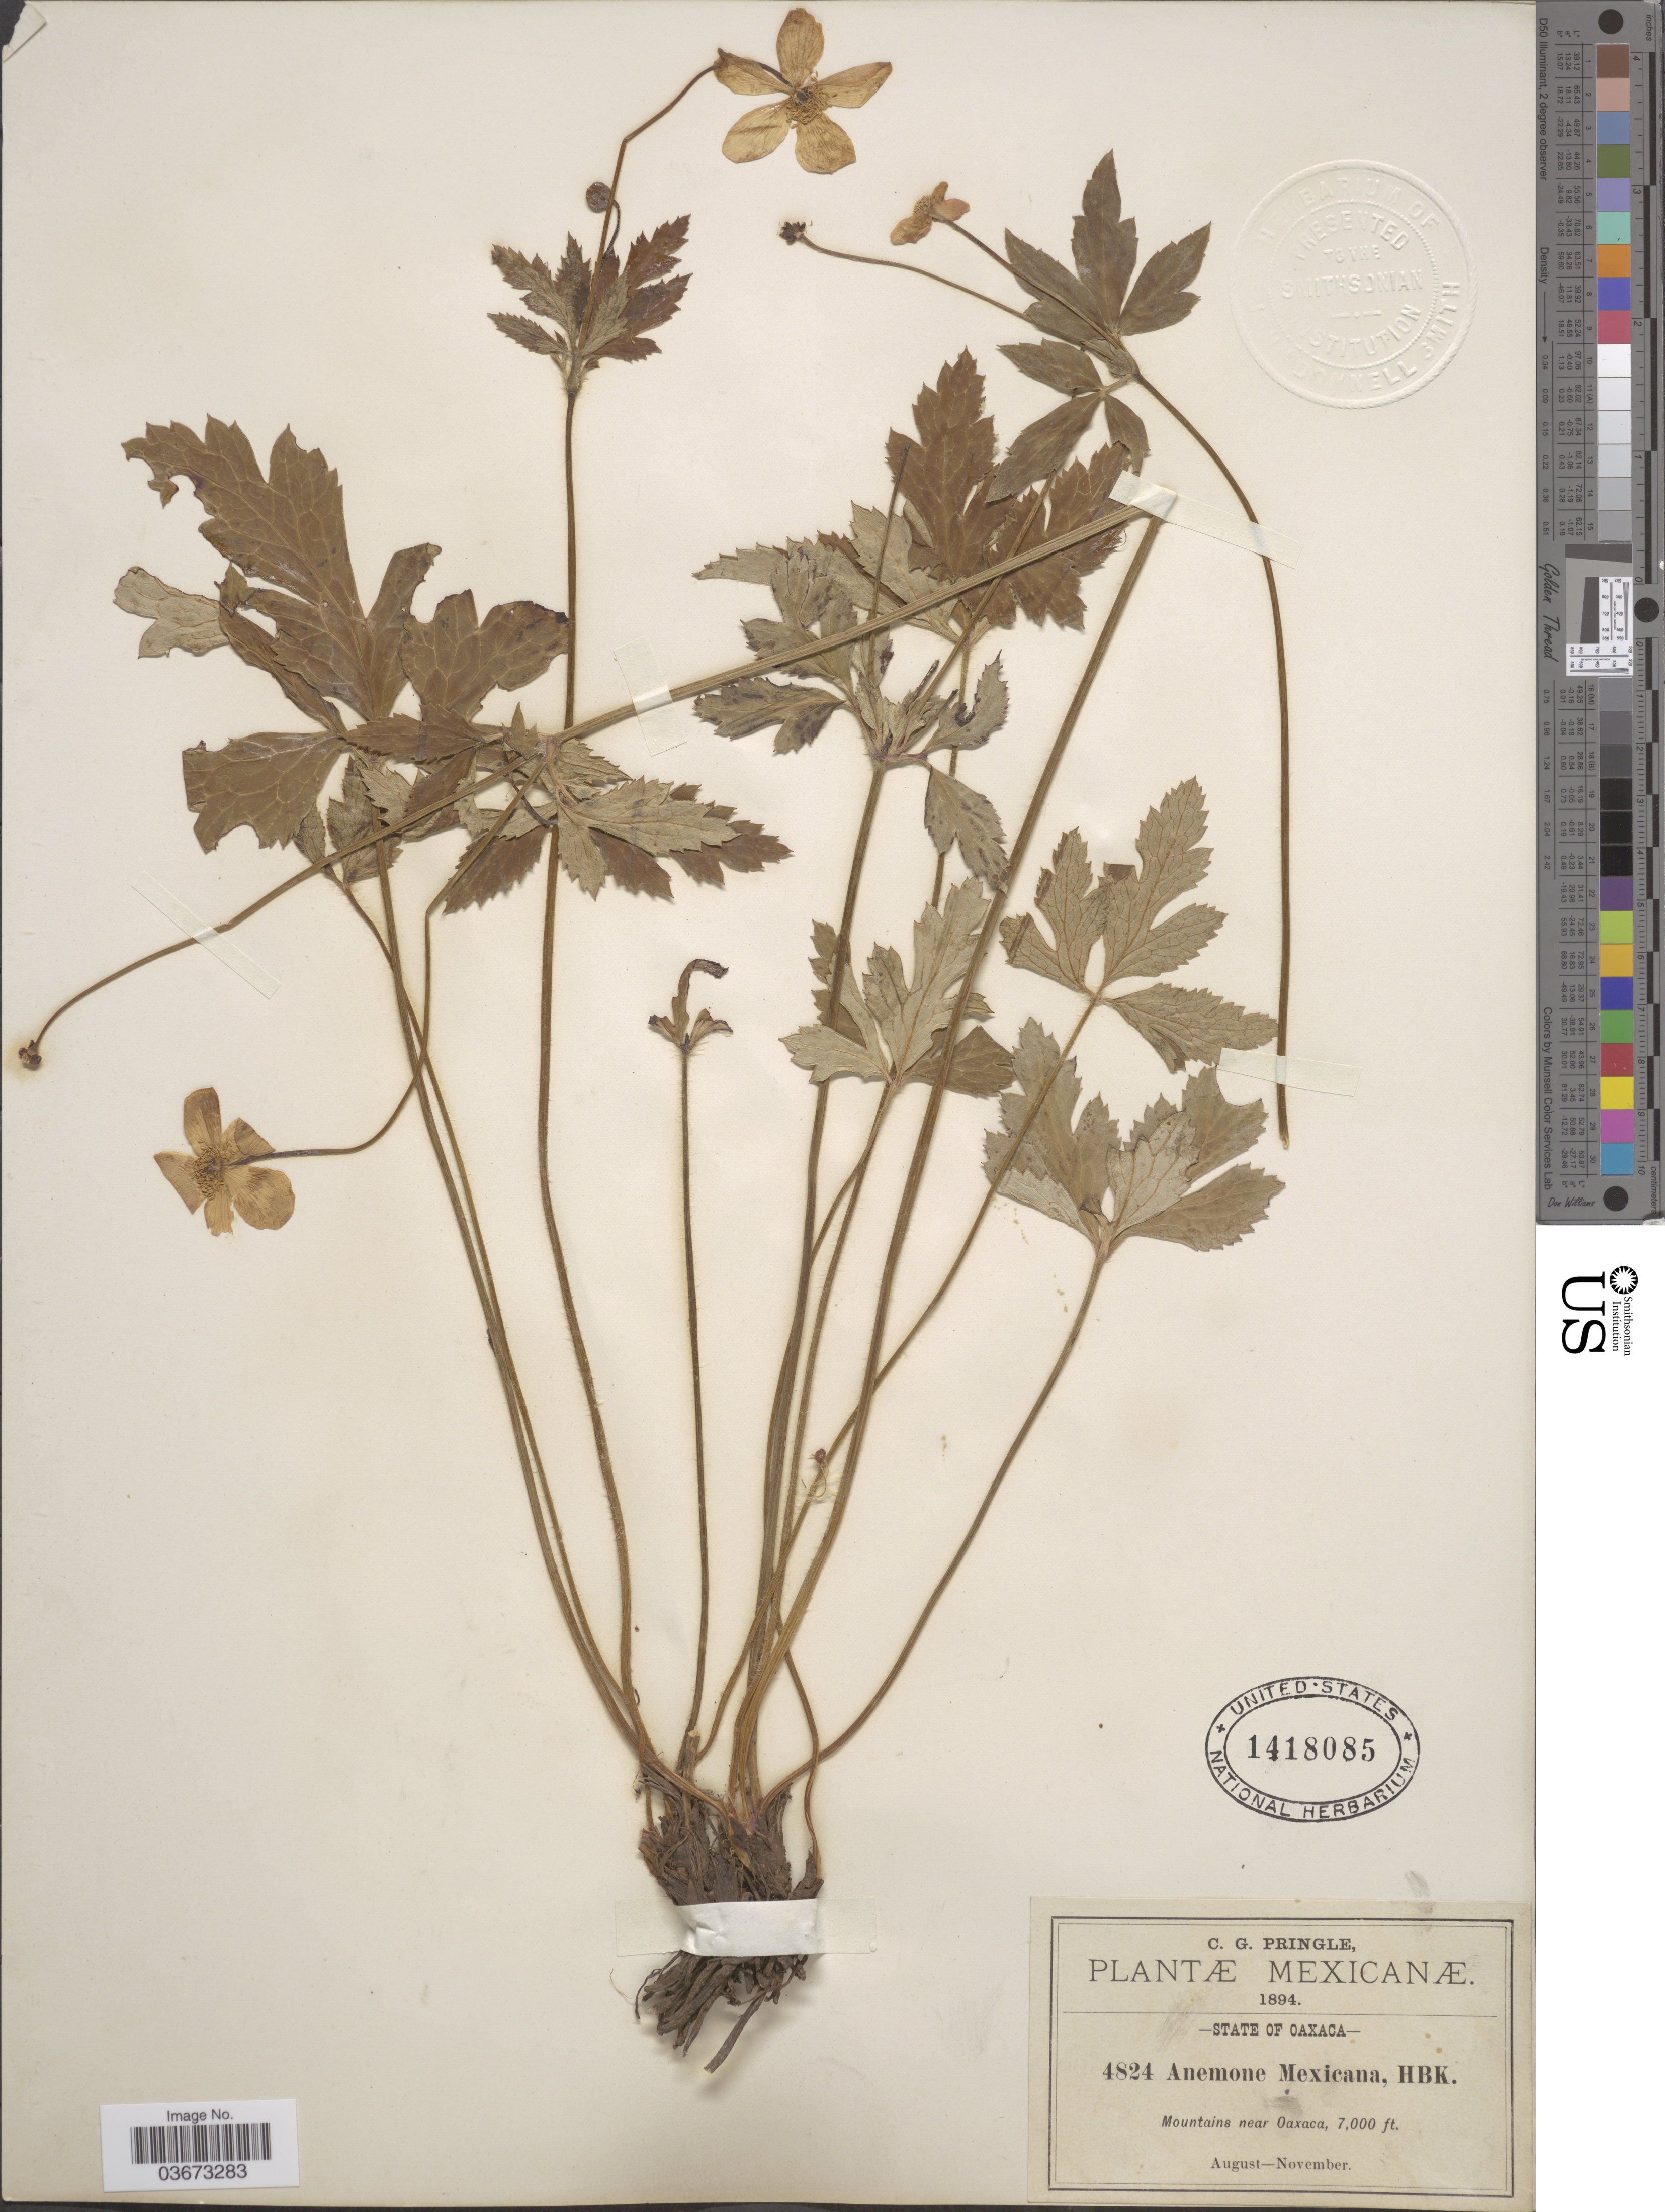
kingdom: Plantae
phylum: Tracheophyta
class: Magnoliopsida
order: Ranunculales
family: Ranunculaceae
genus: Anemone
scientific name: Anemone mexicana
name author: Kunth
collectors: C. G. Pringle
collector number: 4824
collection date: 1894-08/1894-11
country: Mexico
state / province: Oaxaca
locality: Mountains near Oaxaca.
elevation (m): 2134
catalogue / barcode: US 1418085